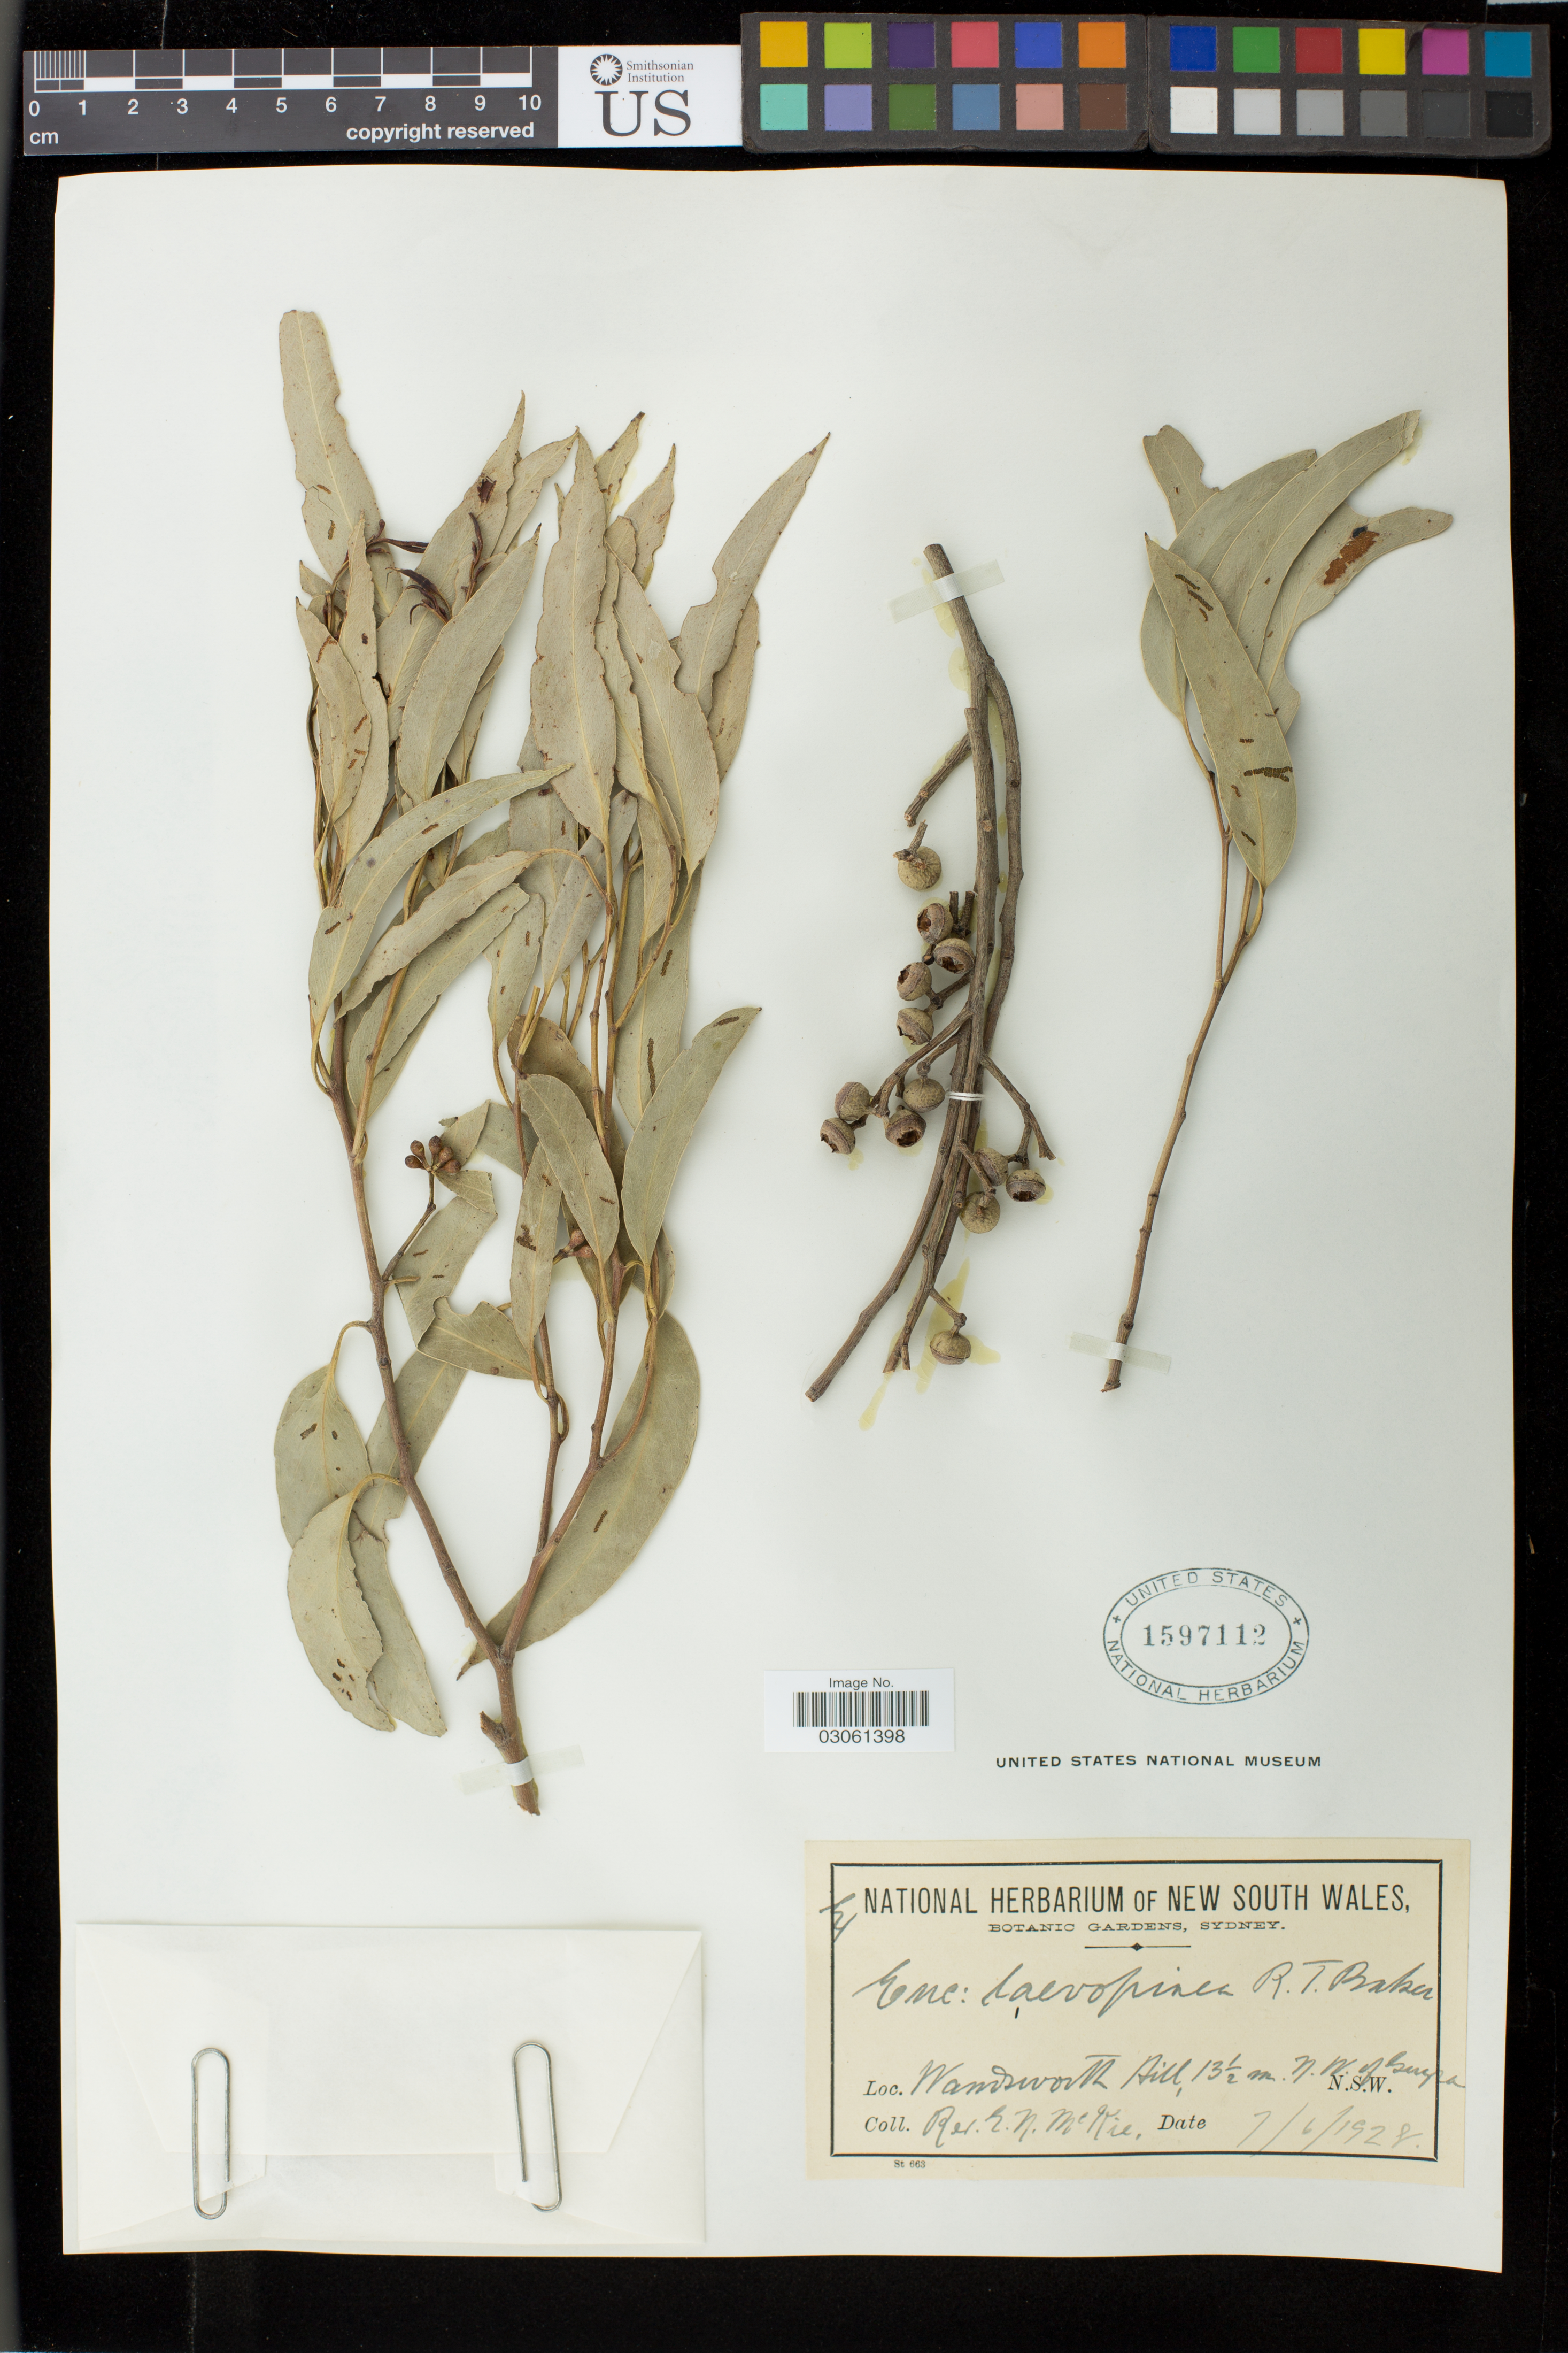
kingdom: Plantae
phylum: Tracheophyta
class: Magnoliopsida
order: Myrtales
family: Myrtaceae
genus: Eucalyptus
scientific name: Eucalyptus laevopinea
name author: F. Muell. ex R.T. Baker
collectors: E. McKie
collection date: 1928-07-06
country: Australia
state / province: New South Wales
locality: Wandsworth Hill , 13 1/2 m. N.W. of !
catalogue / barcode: US 1597112